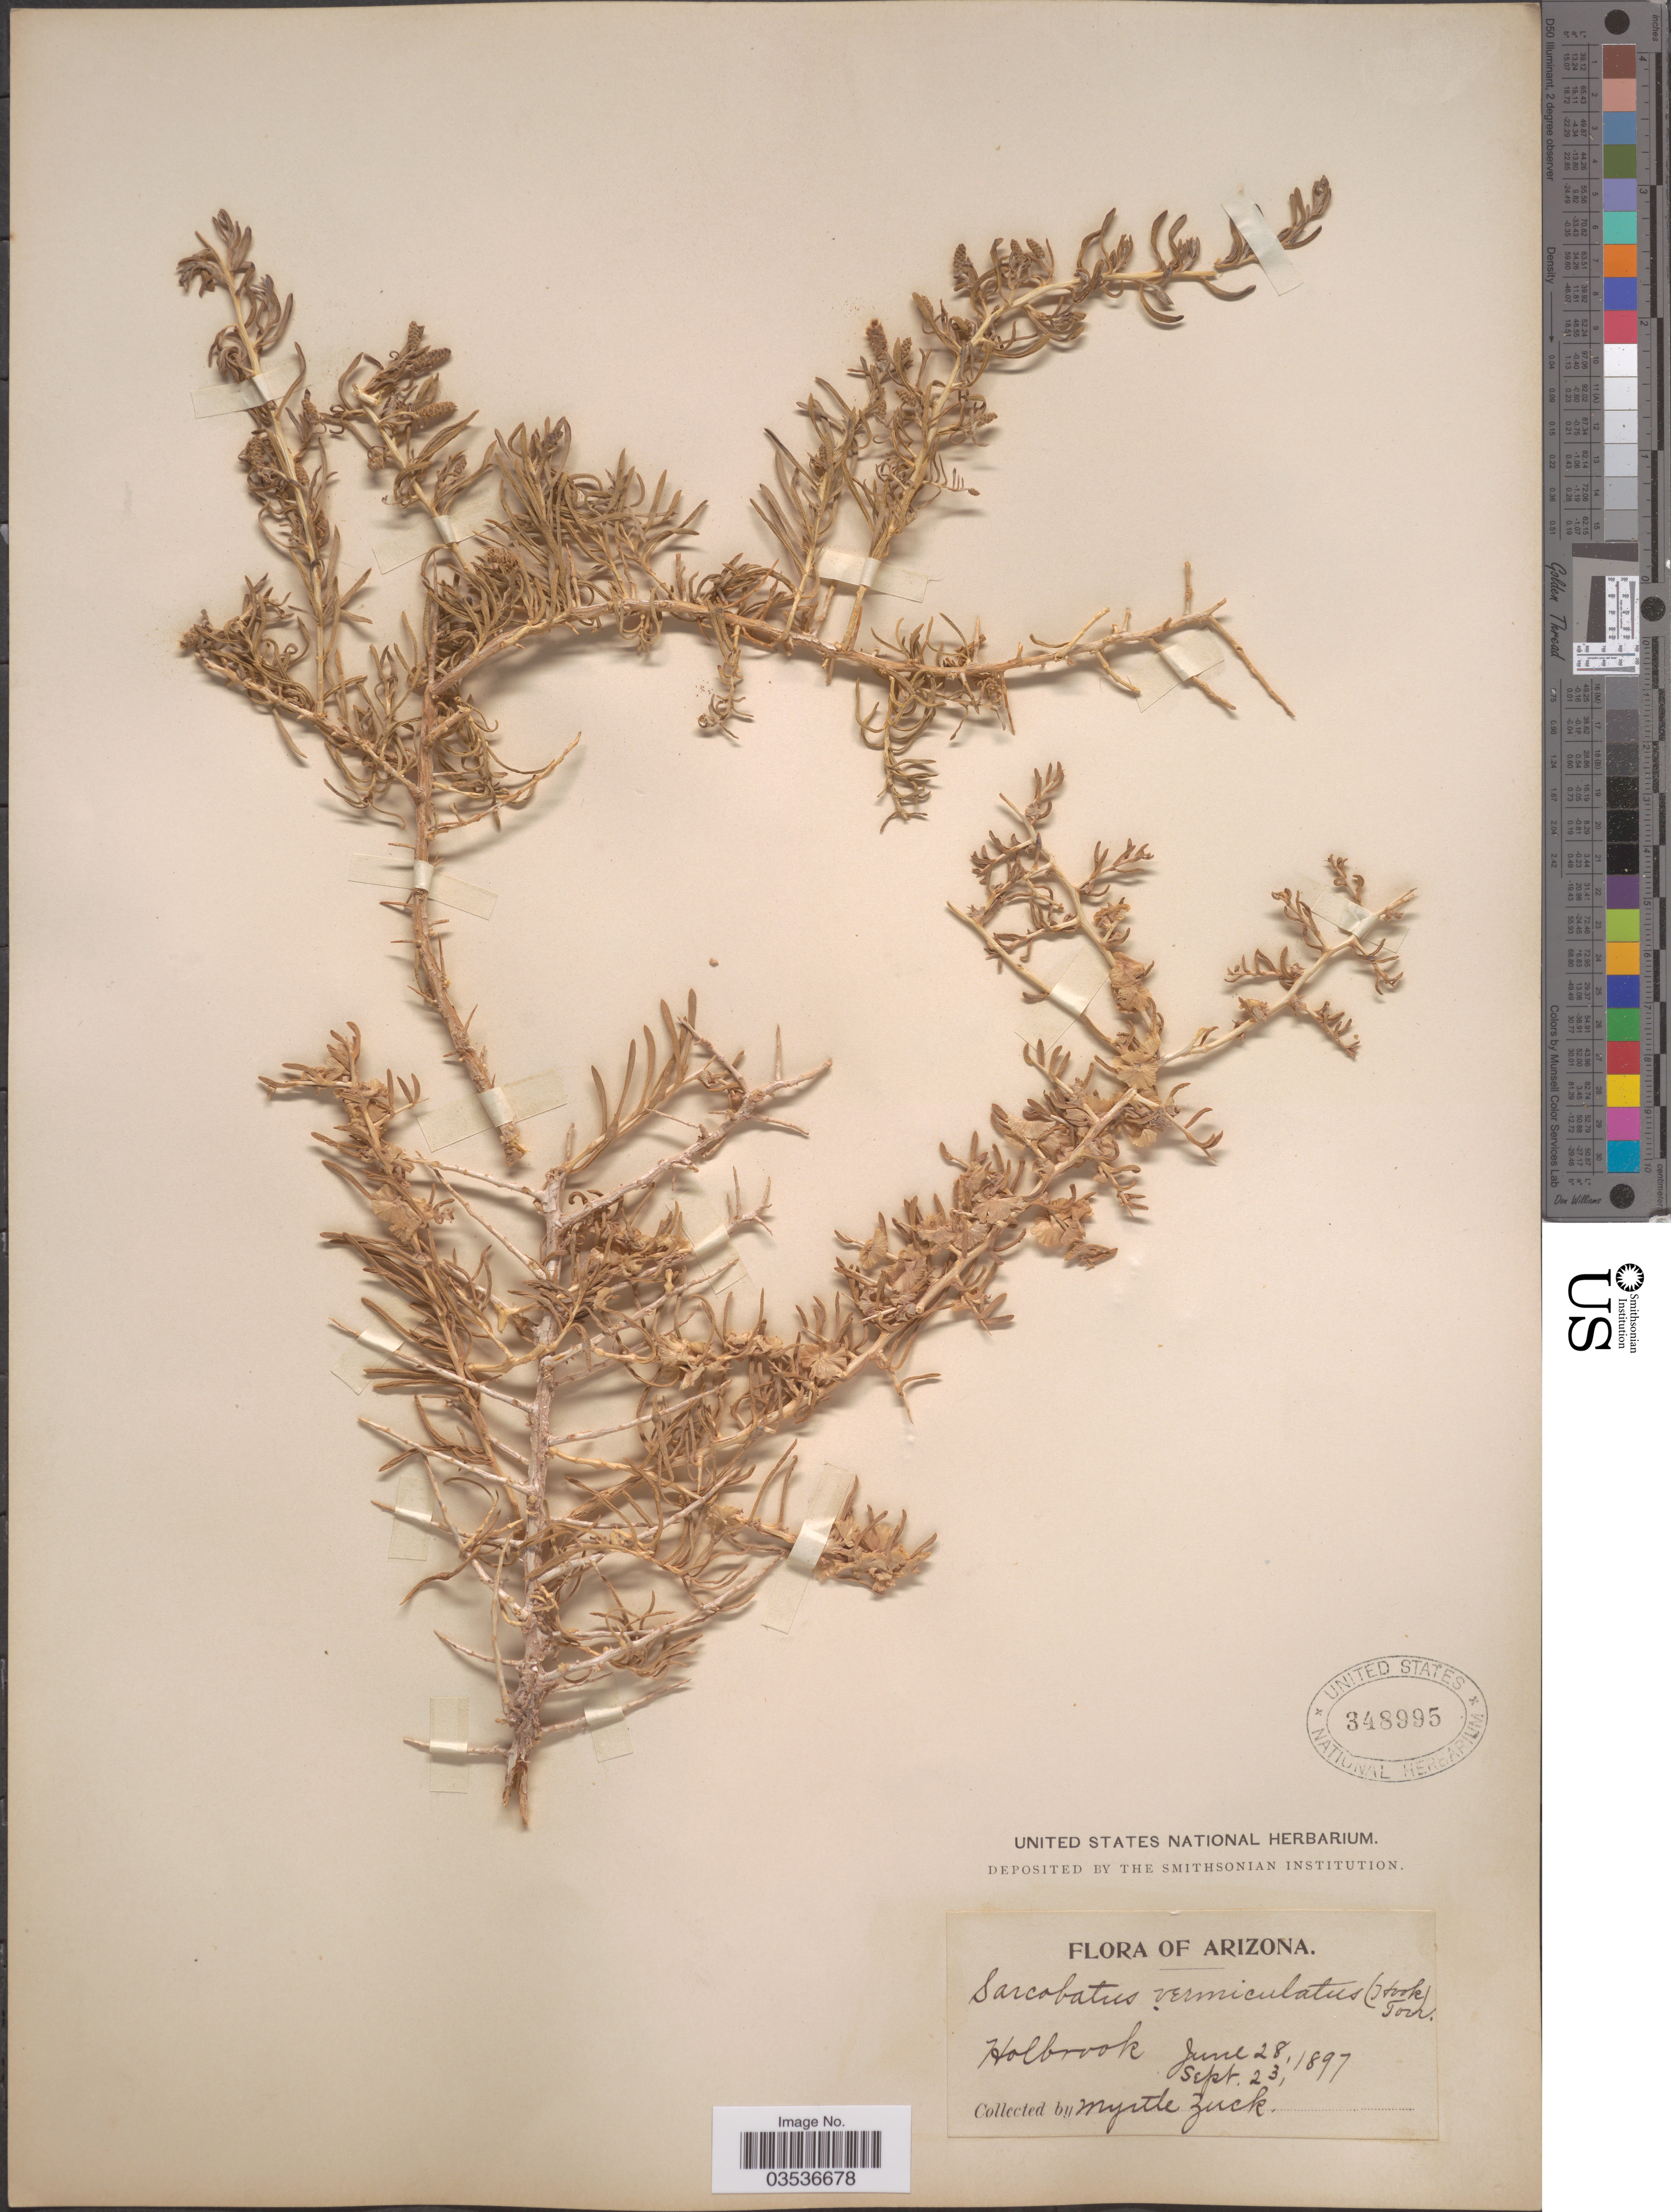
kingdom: Plantae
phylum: Tracheophyta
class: Magnoliopsida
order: Caryophyllales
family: Sarcobataceae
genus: Sarcobatus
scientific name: Sarcobatus vermiculatus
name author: (Hook.) Torr.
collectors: M. Zuck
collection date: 1897-06-28/1897-09-23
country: United States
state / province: Arizona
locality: Holbrook.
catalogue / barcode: US 348995